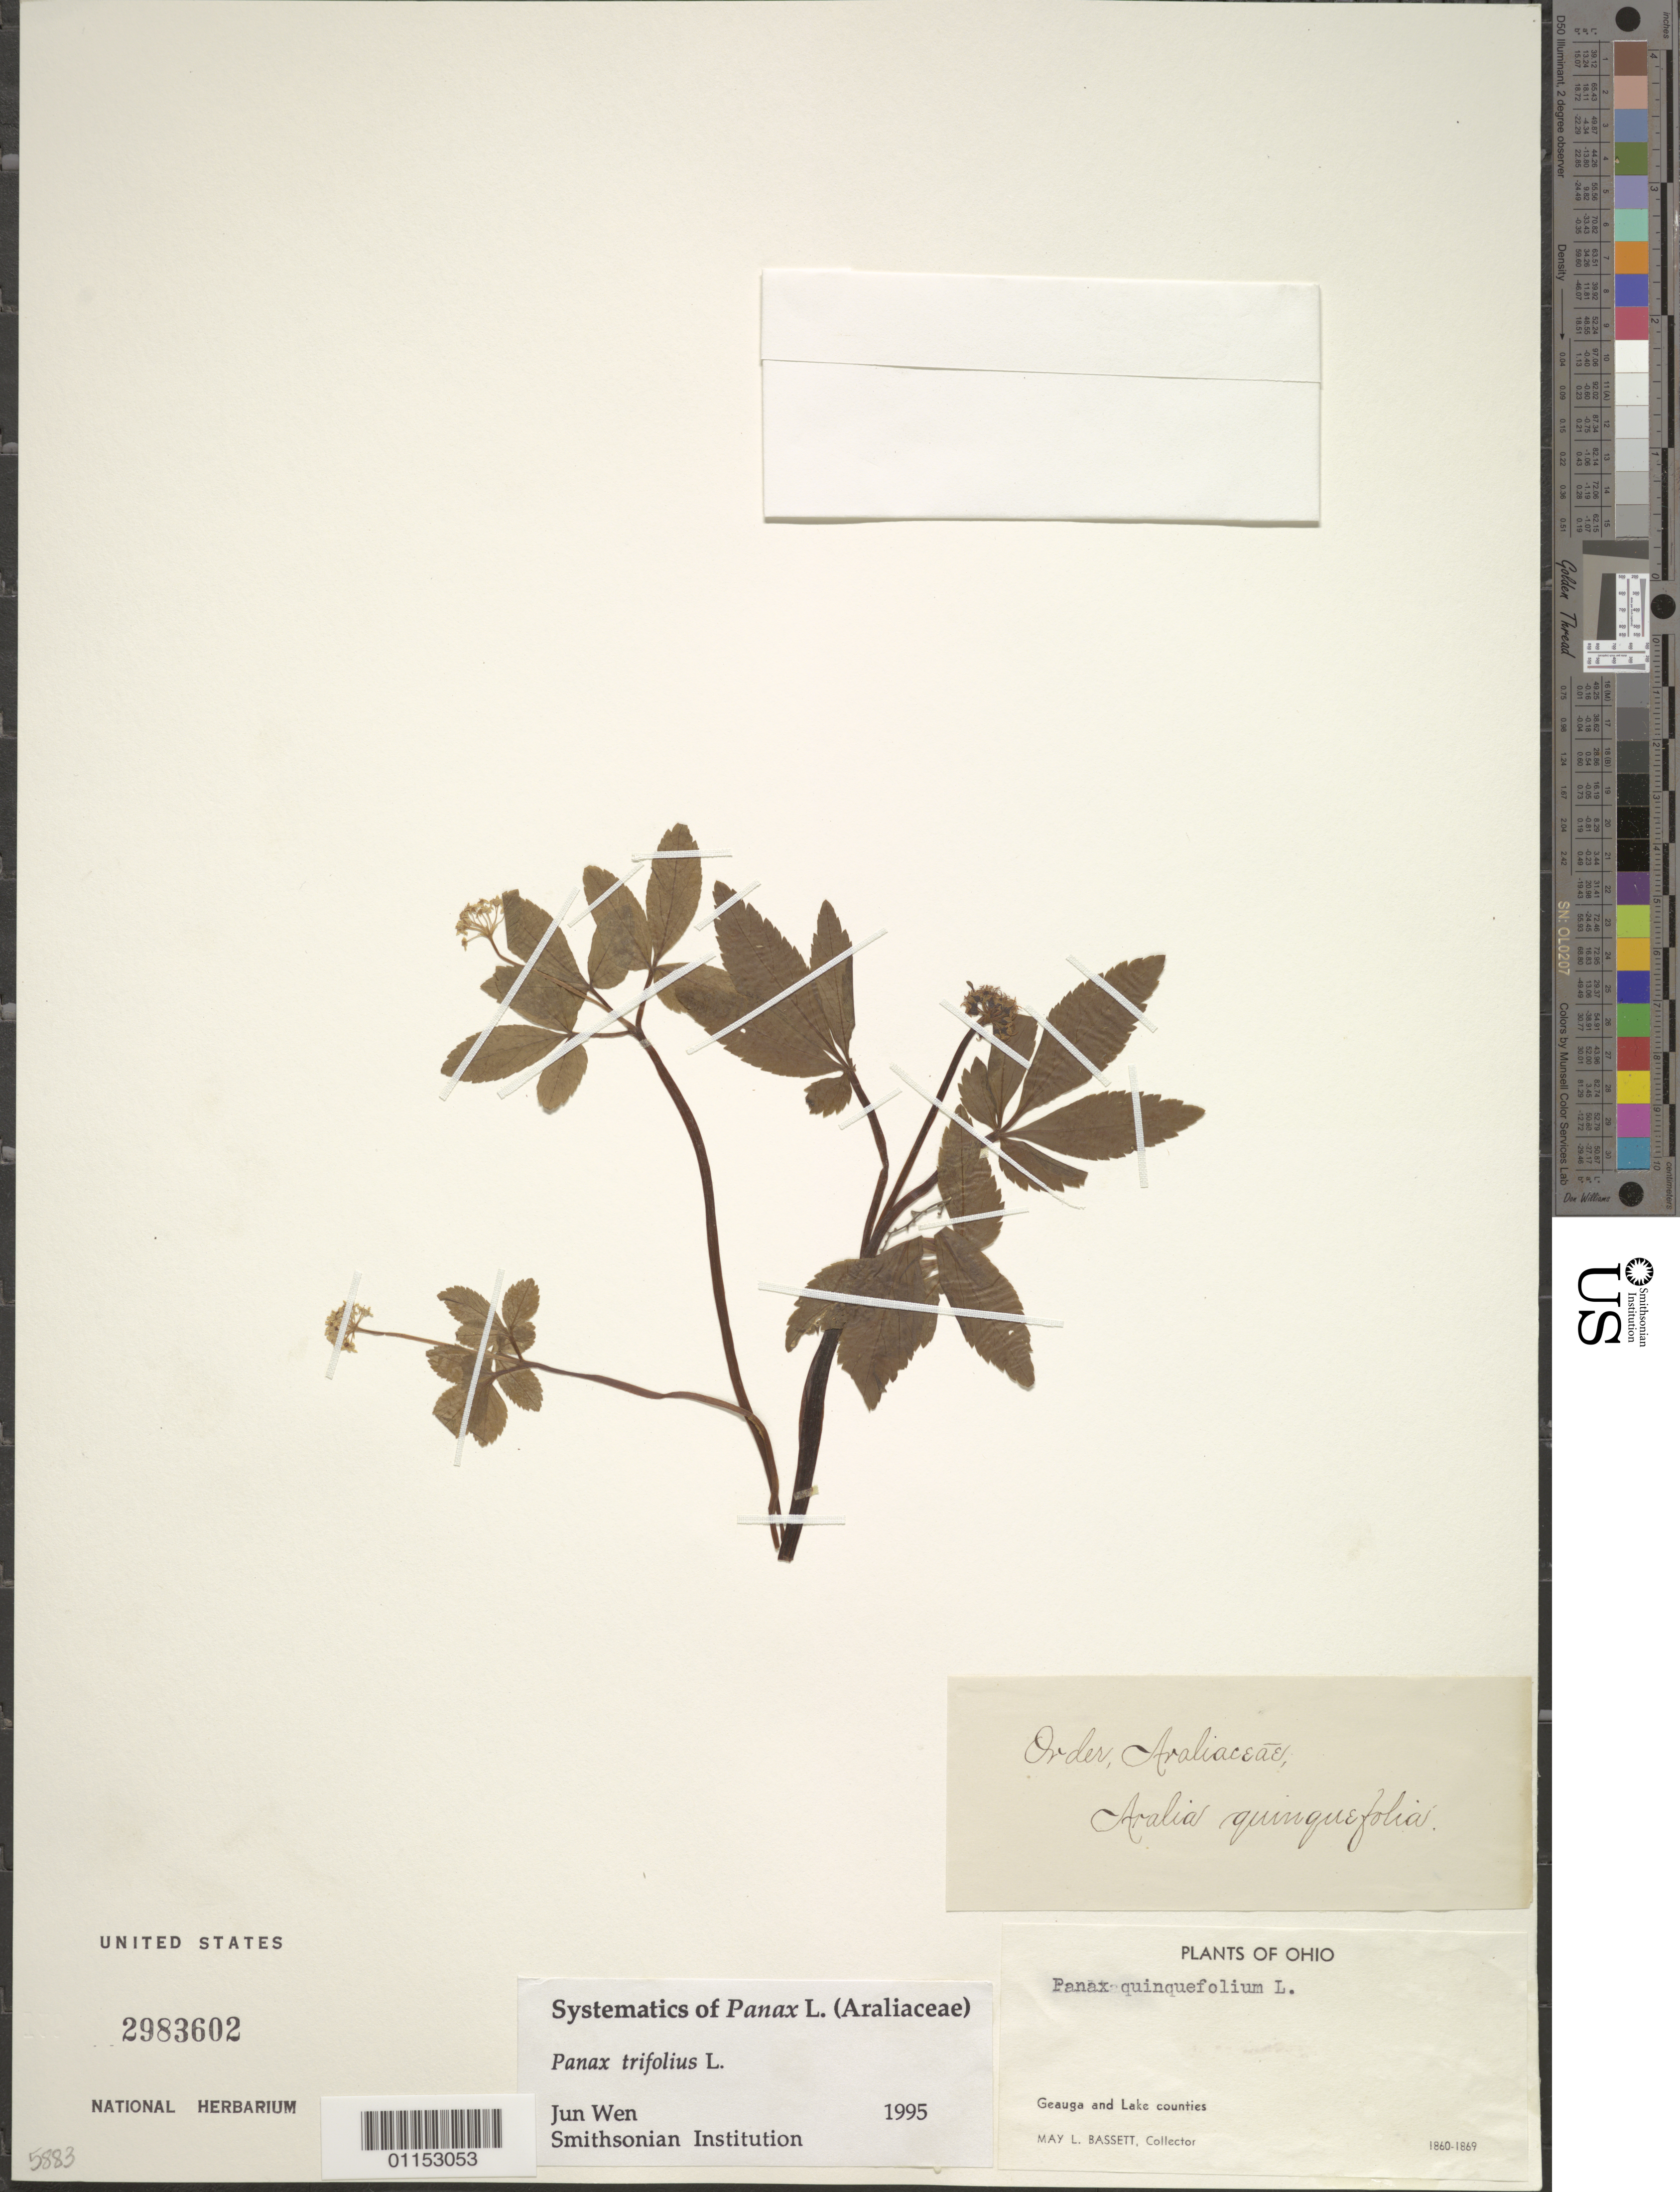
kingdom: Plantae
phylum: Tracheophyta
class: Magnoliopsida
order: Apiales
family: Araliaceae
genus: Panax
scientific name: Panax trifolius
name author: L.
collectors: M. L. Bassett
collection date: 1860/1869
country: United States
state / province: Ohio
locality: Geauga and Lake counties.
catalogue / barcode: US 2983602